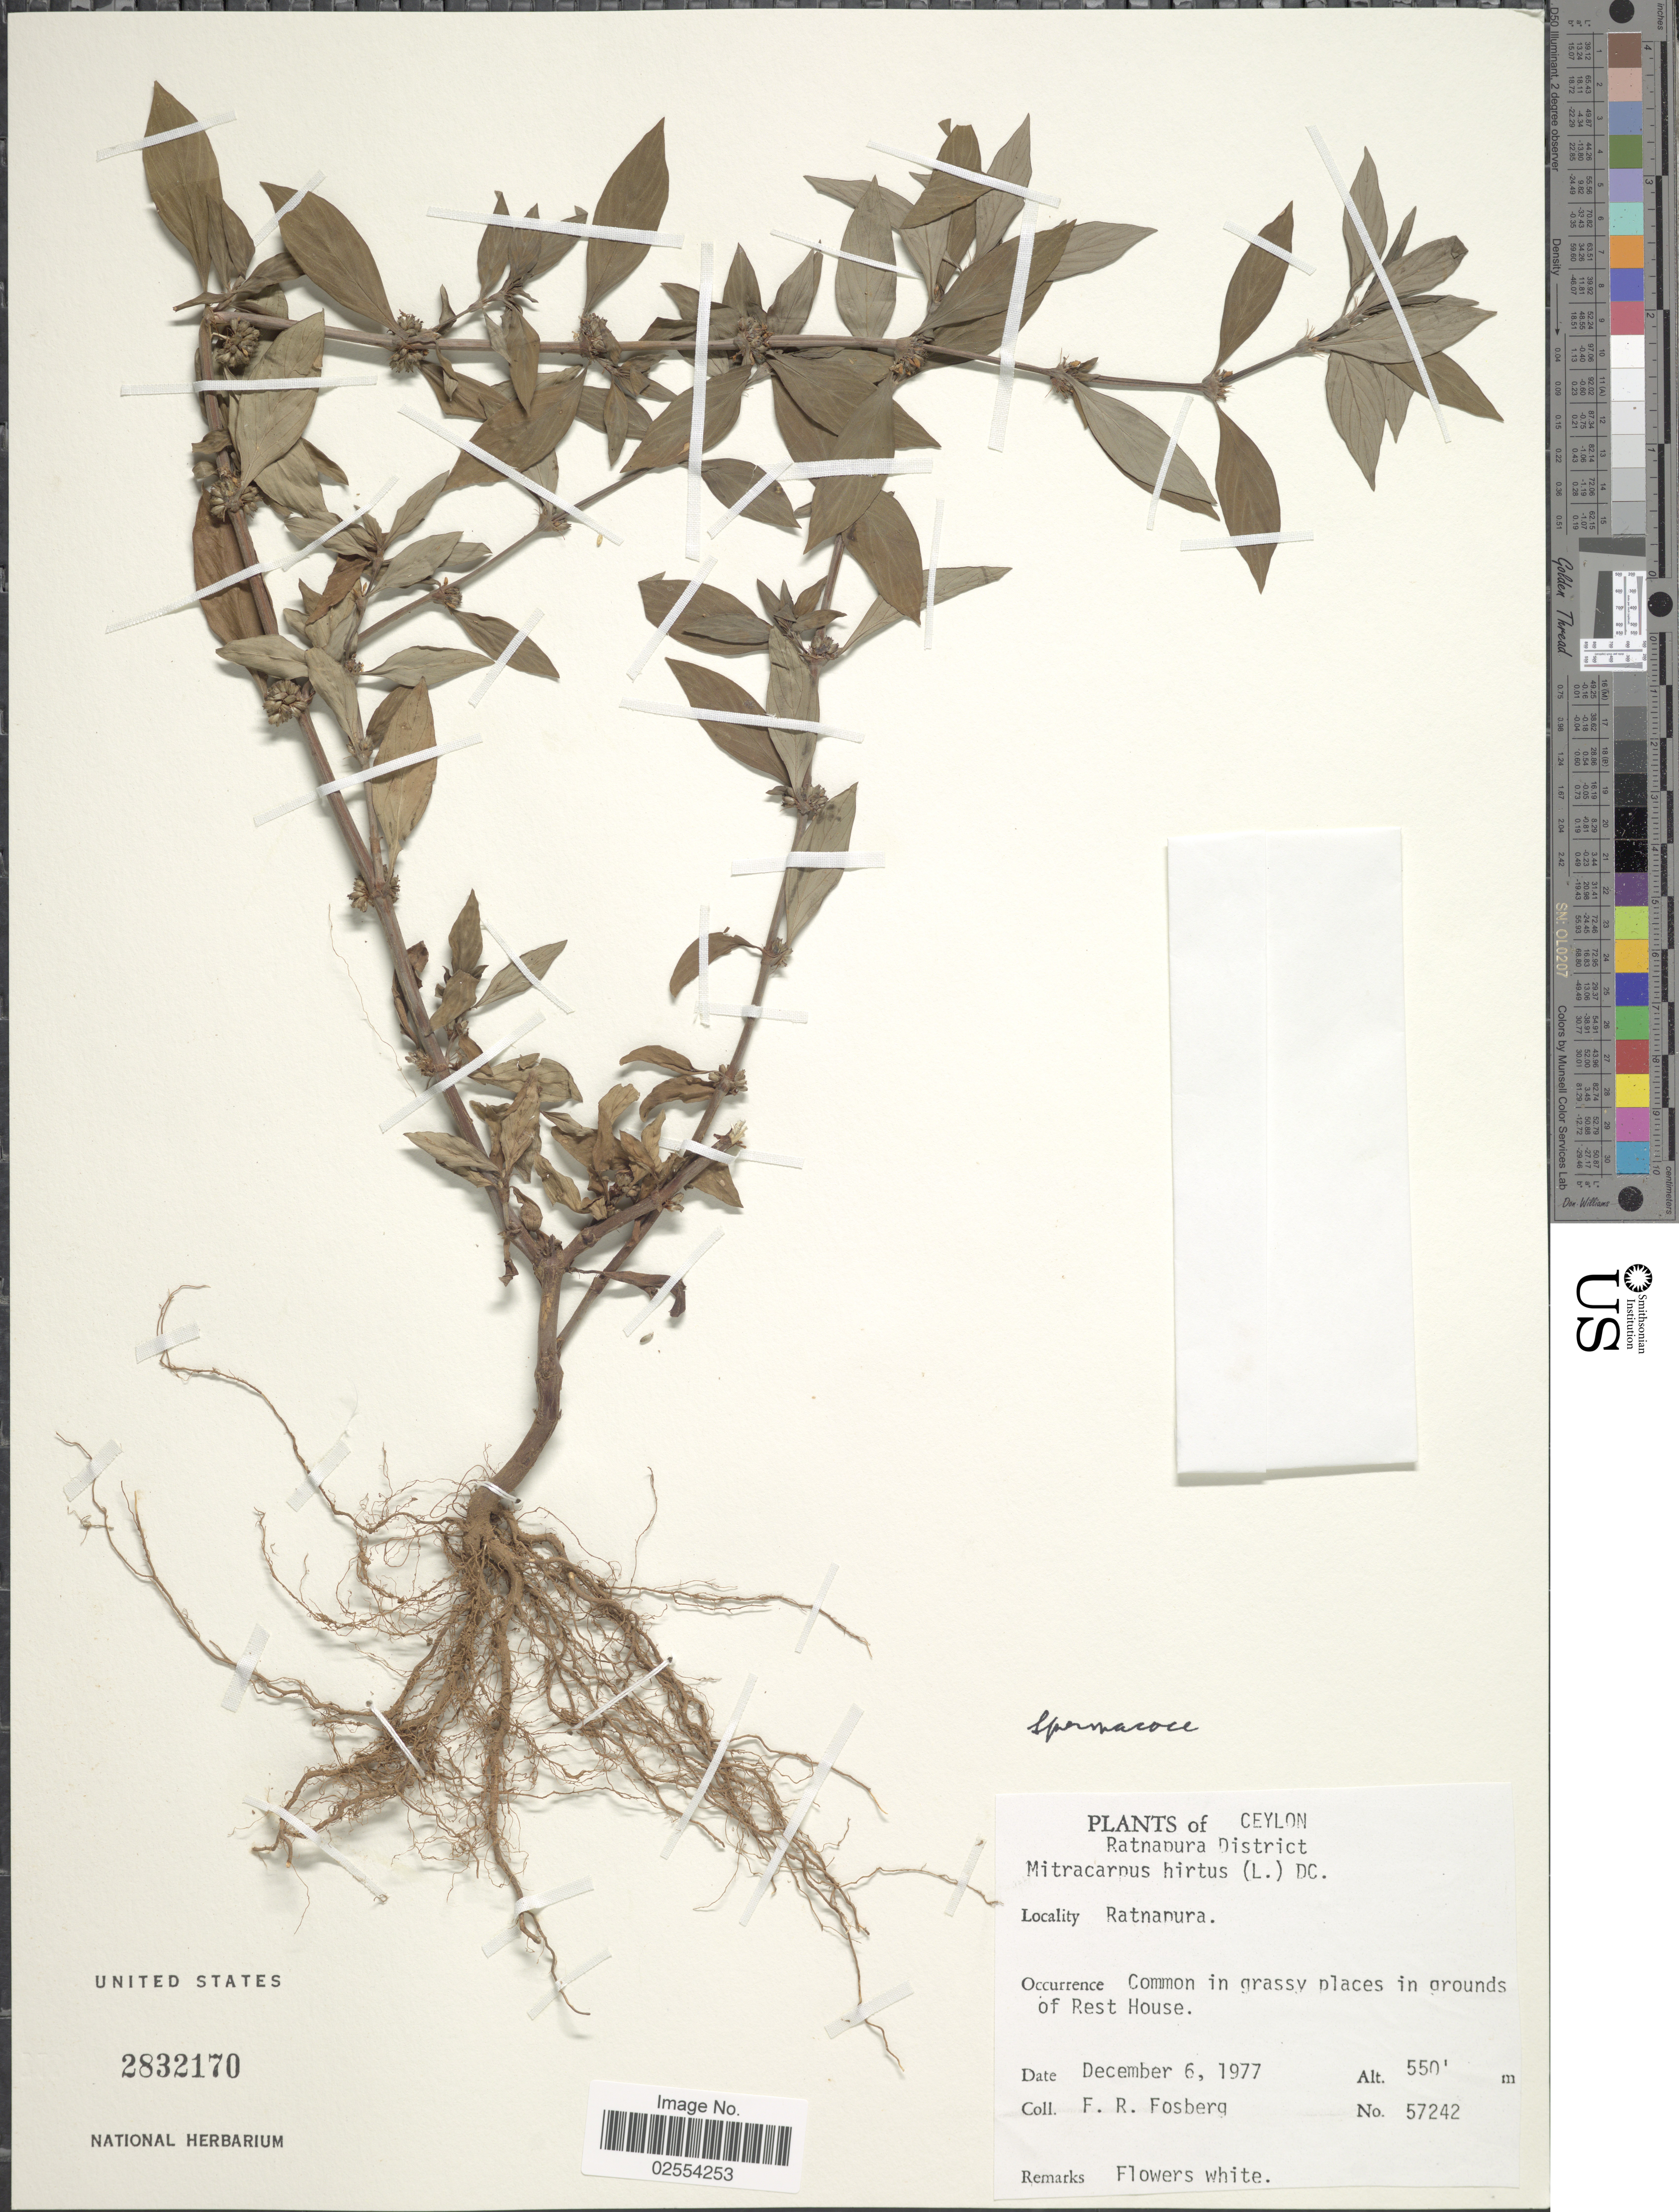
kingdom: Plantae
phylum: Tracheophyta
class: Magnoliopsida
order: Gentianales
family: Rubiaceae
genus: Spermacoce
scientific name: Spermacoce sp.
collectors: F. R. Fosberg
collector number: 57242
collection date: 1977-12-06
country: Sri Lanka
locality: Ceylon, Ratnapura District, Ratnapura, Common in grassy places in grounds of Rest House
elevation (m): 550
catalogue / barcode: US 2832170